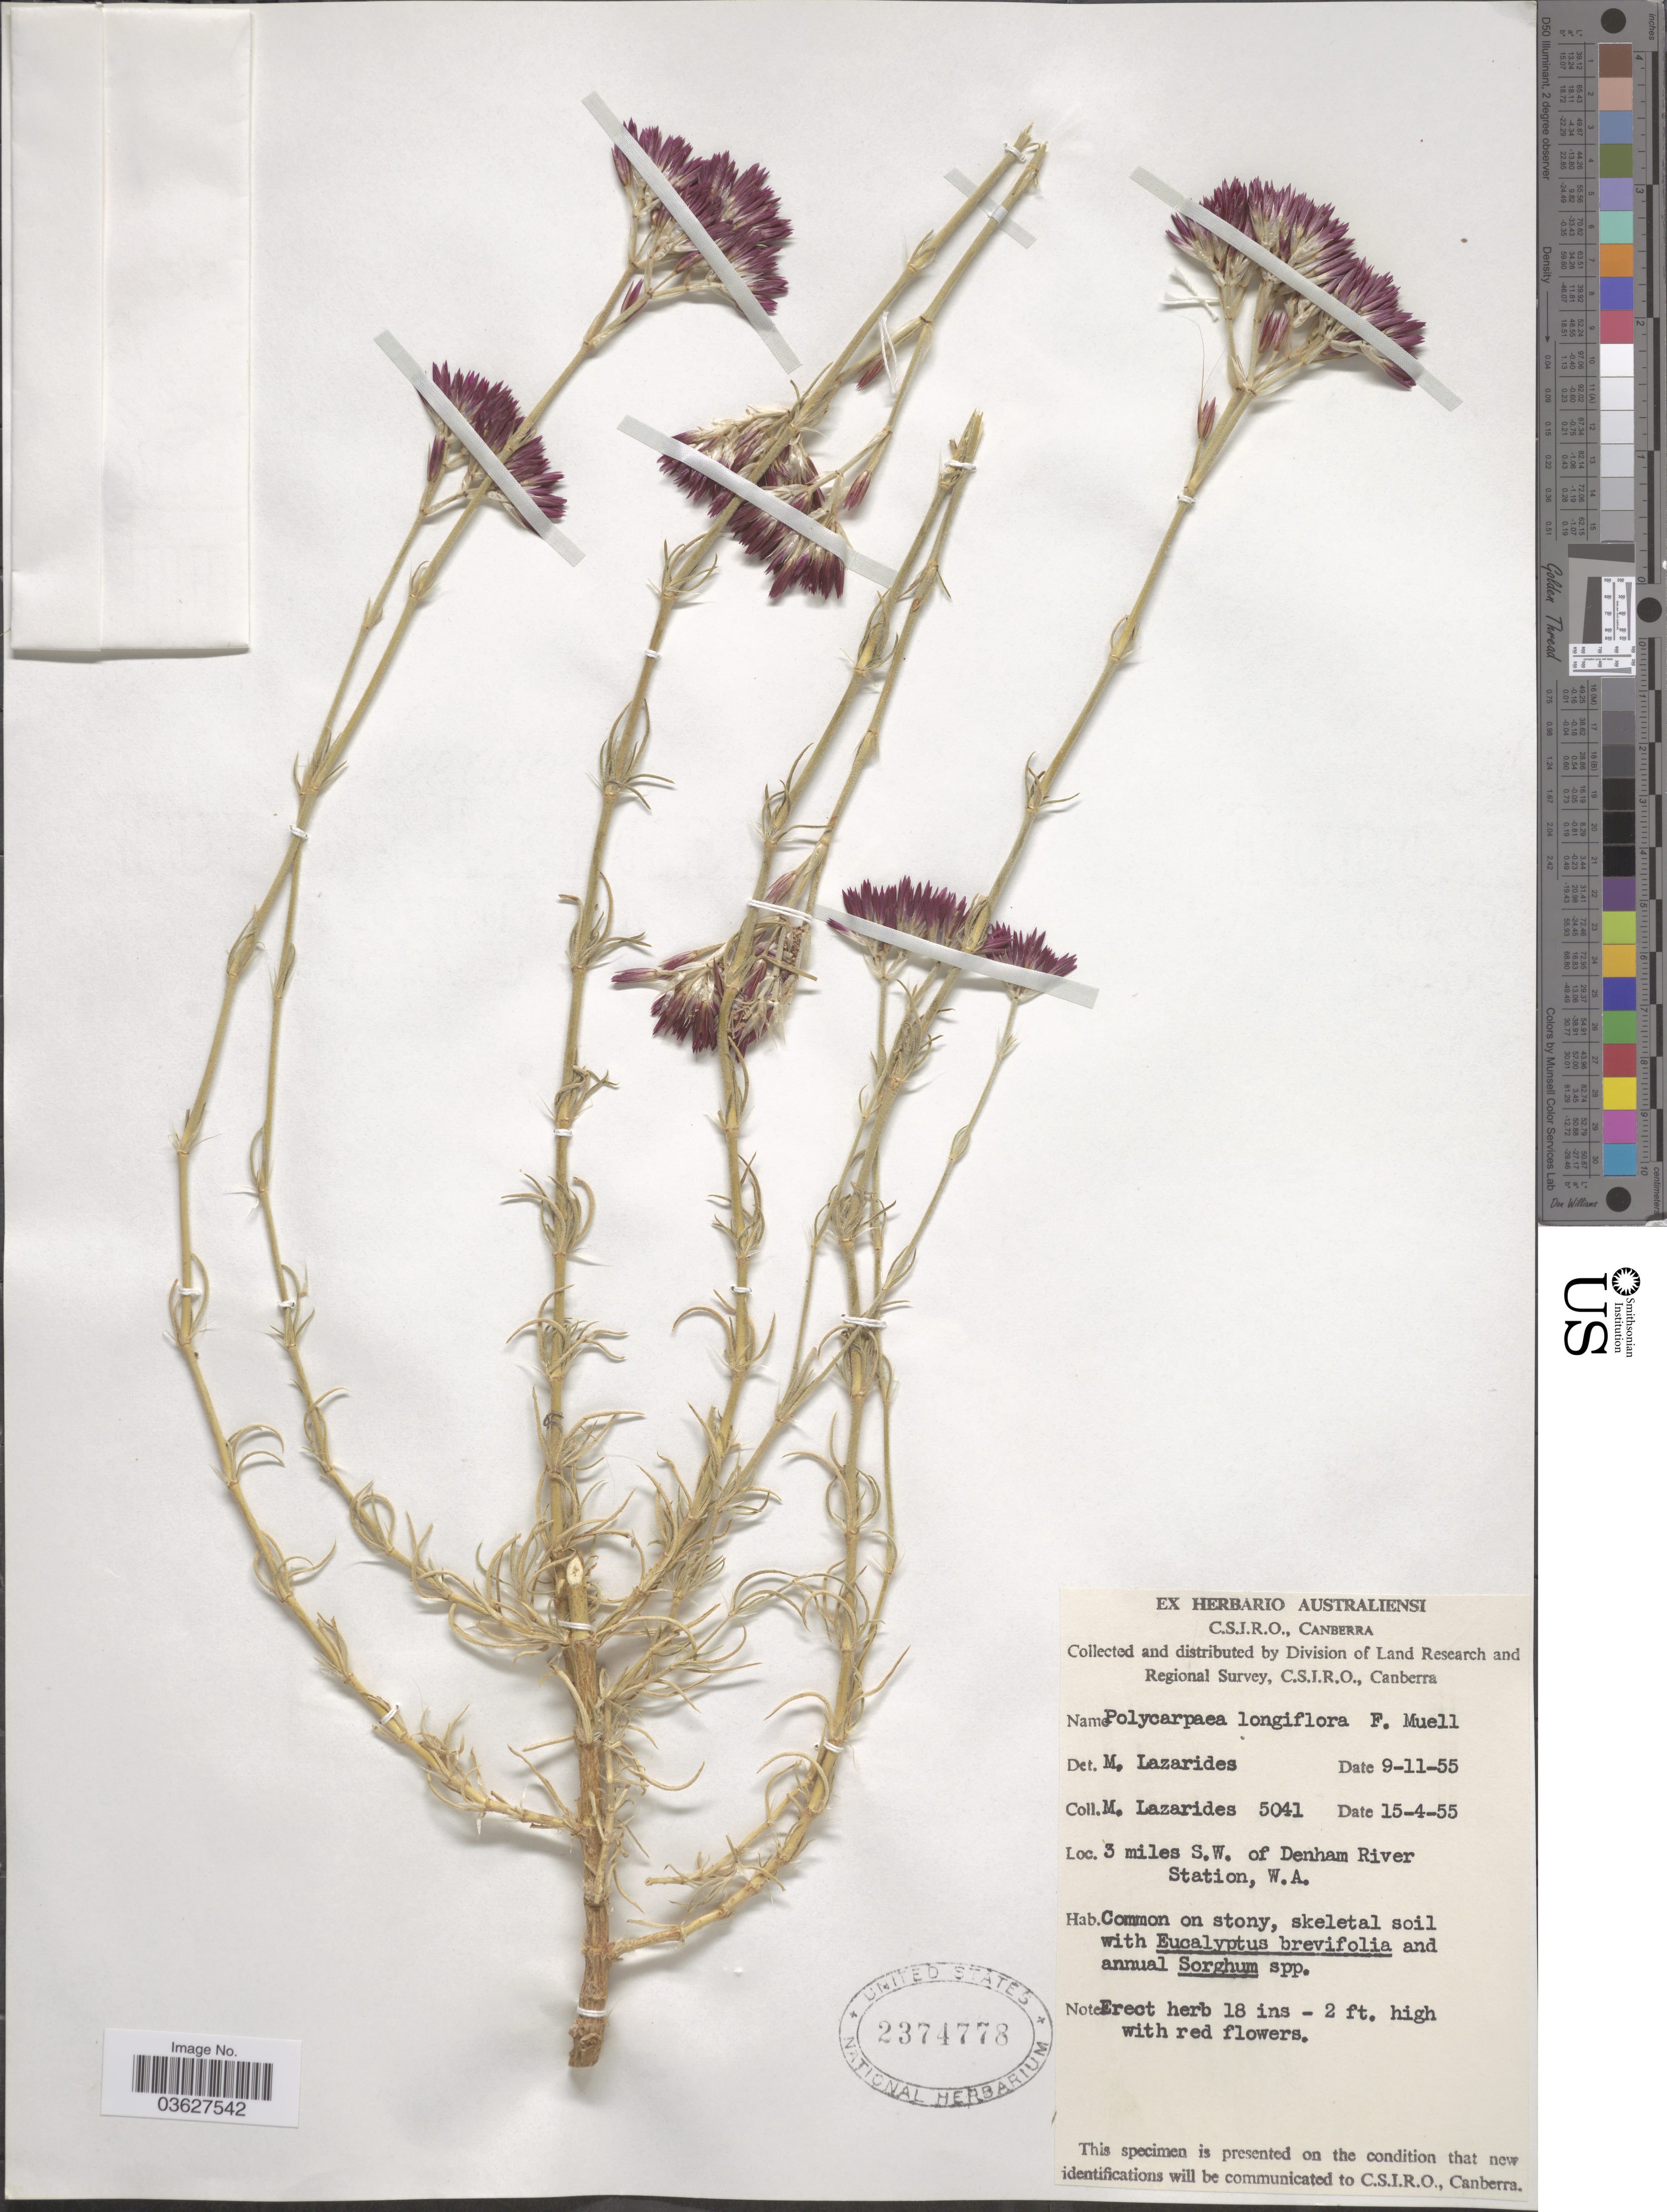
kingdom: Plantae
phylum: Tracheophyta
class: Magnoliopsida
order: Caryophyllales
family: Caryophyllaceae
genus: Polycarpaea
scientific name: Polycarpaea longiflora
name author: F. Muell.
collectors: M. Lazarides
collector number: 5041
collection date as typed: Transcribed d/m/y: 15/4/55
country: Australia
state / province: Western Australia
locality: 3 miles S.W. of Denham River Station.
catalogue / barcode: US 2374778